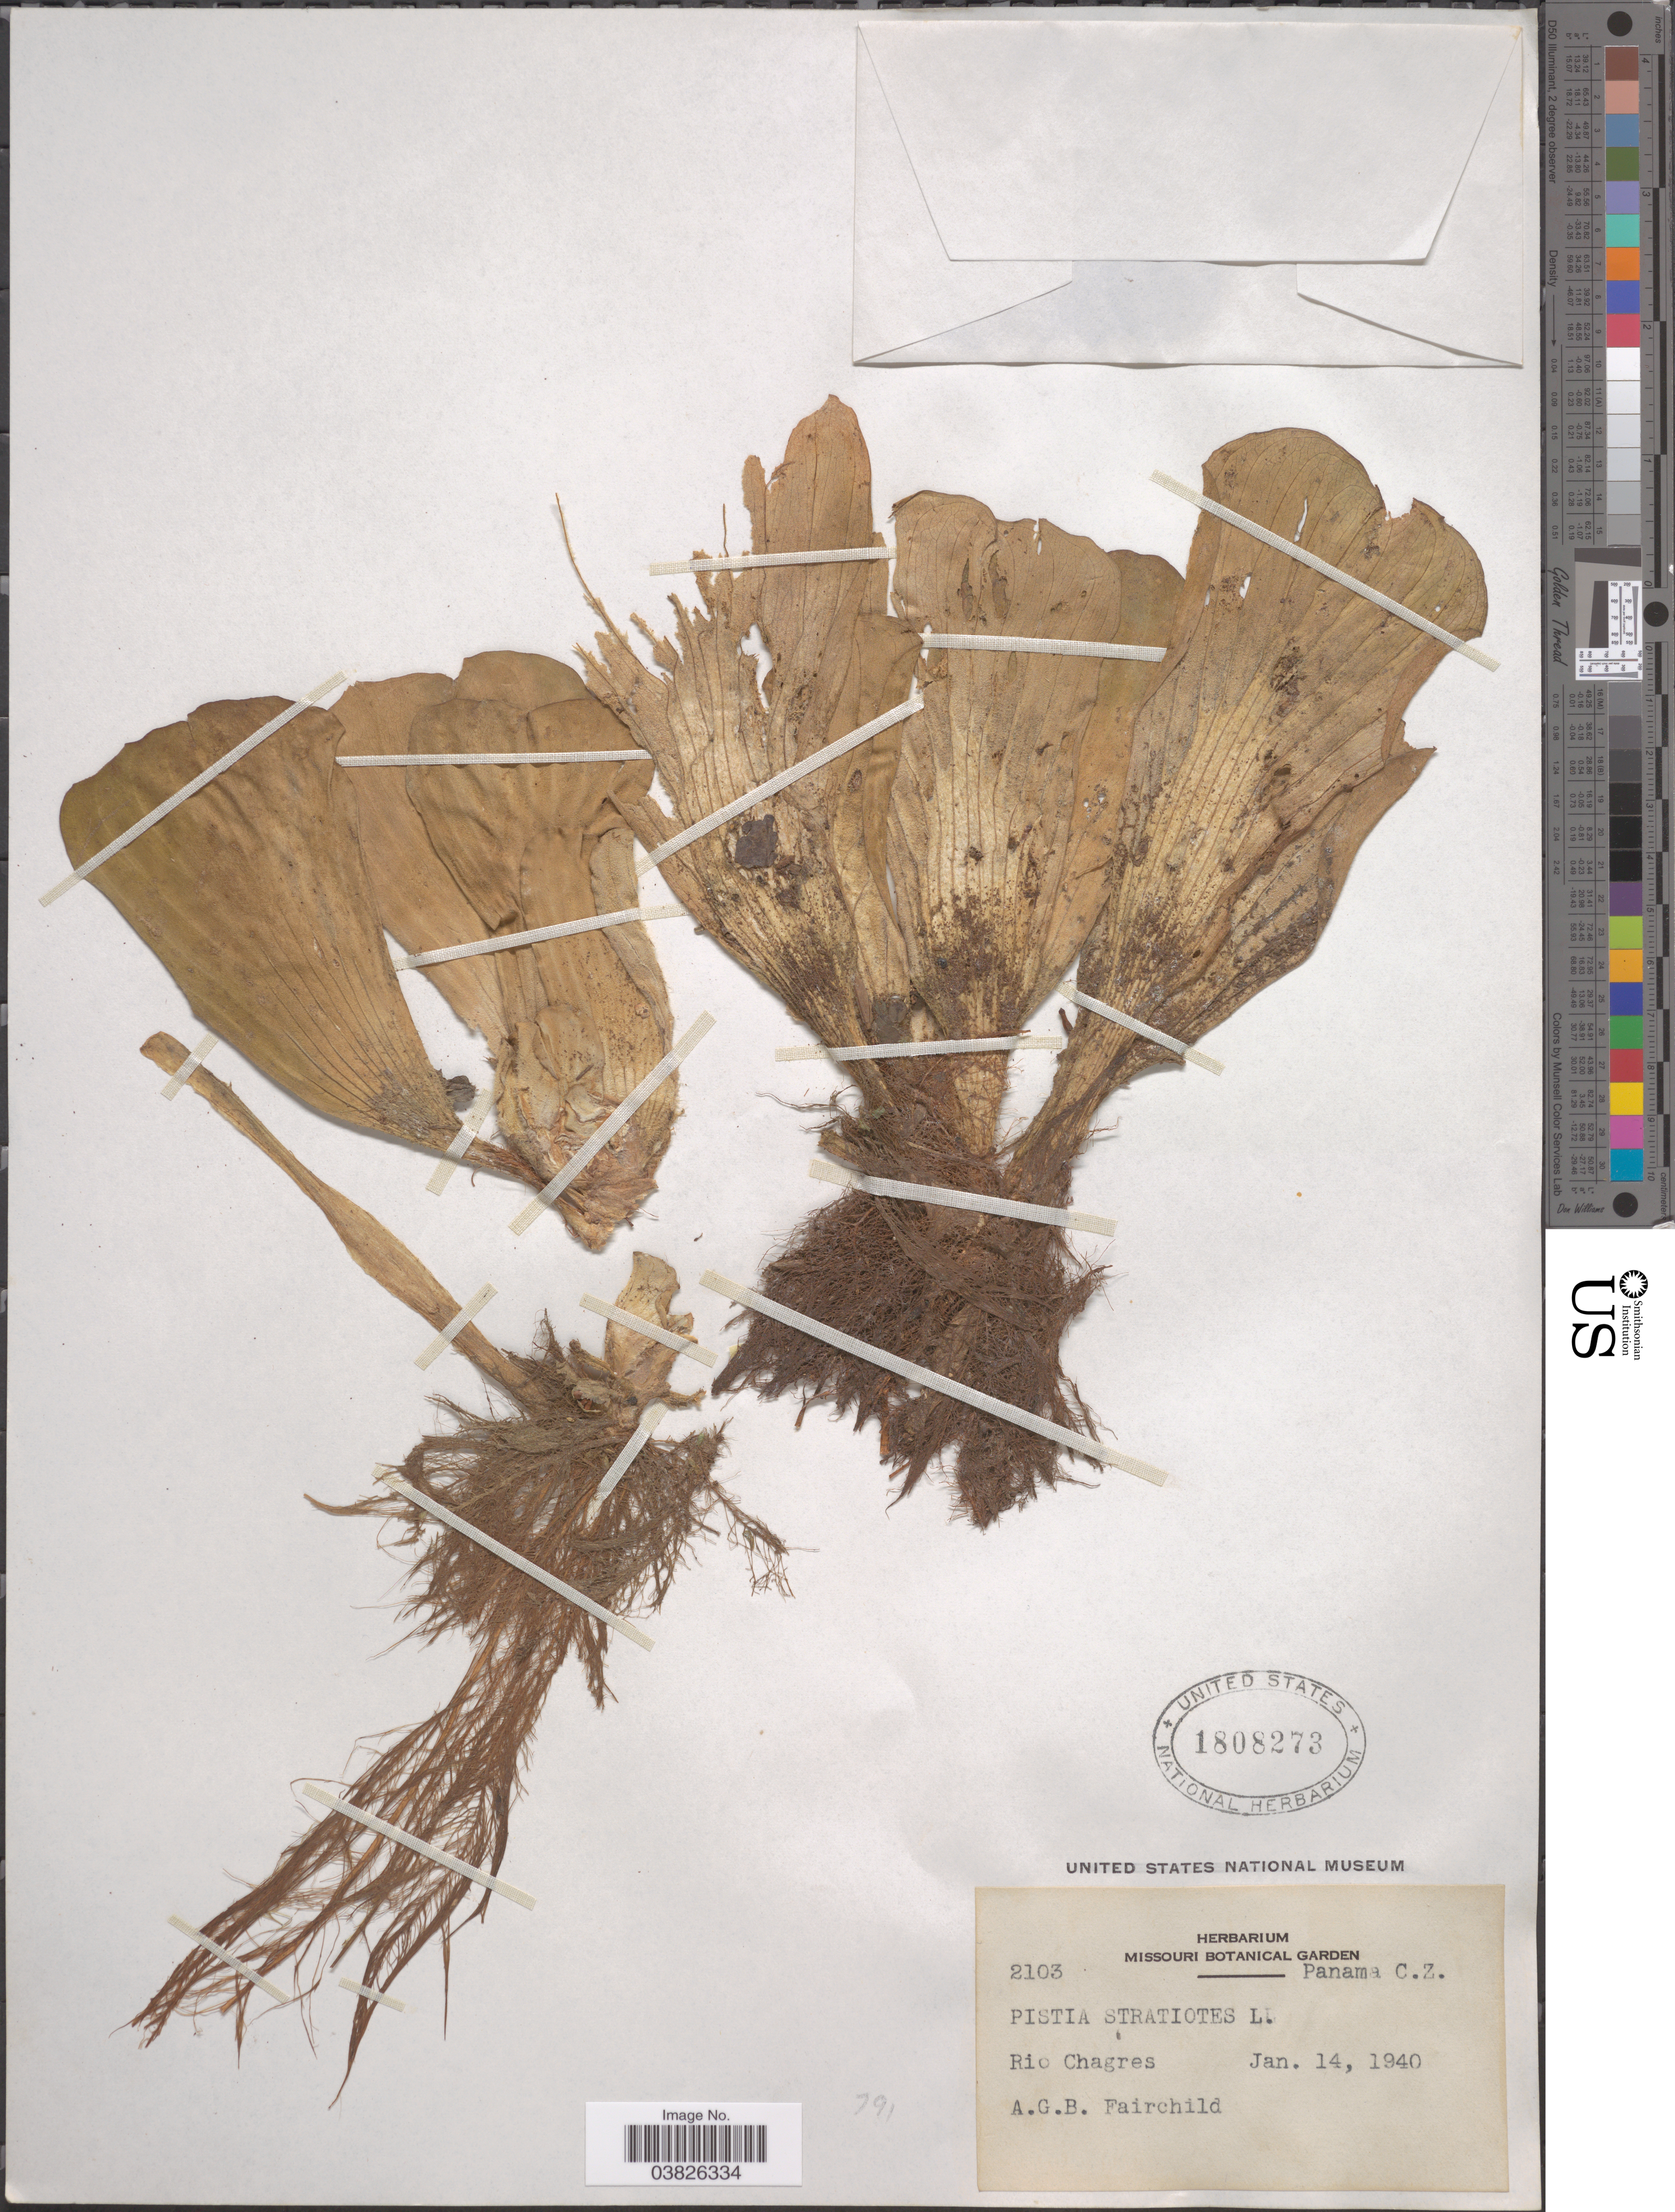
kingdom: Plantae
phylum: Tracheophyta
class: Liliopsida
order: Alismatales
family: Araceae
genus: Pistia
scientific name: Pistia stratiotes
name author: L.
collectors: A. Fairchild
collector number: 2103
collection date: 1940-01-14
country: Panama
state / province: Colón / Panamá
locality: C. Z. Rio Chagres.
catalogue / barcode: US 1808273